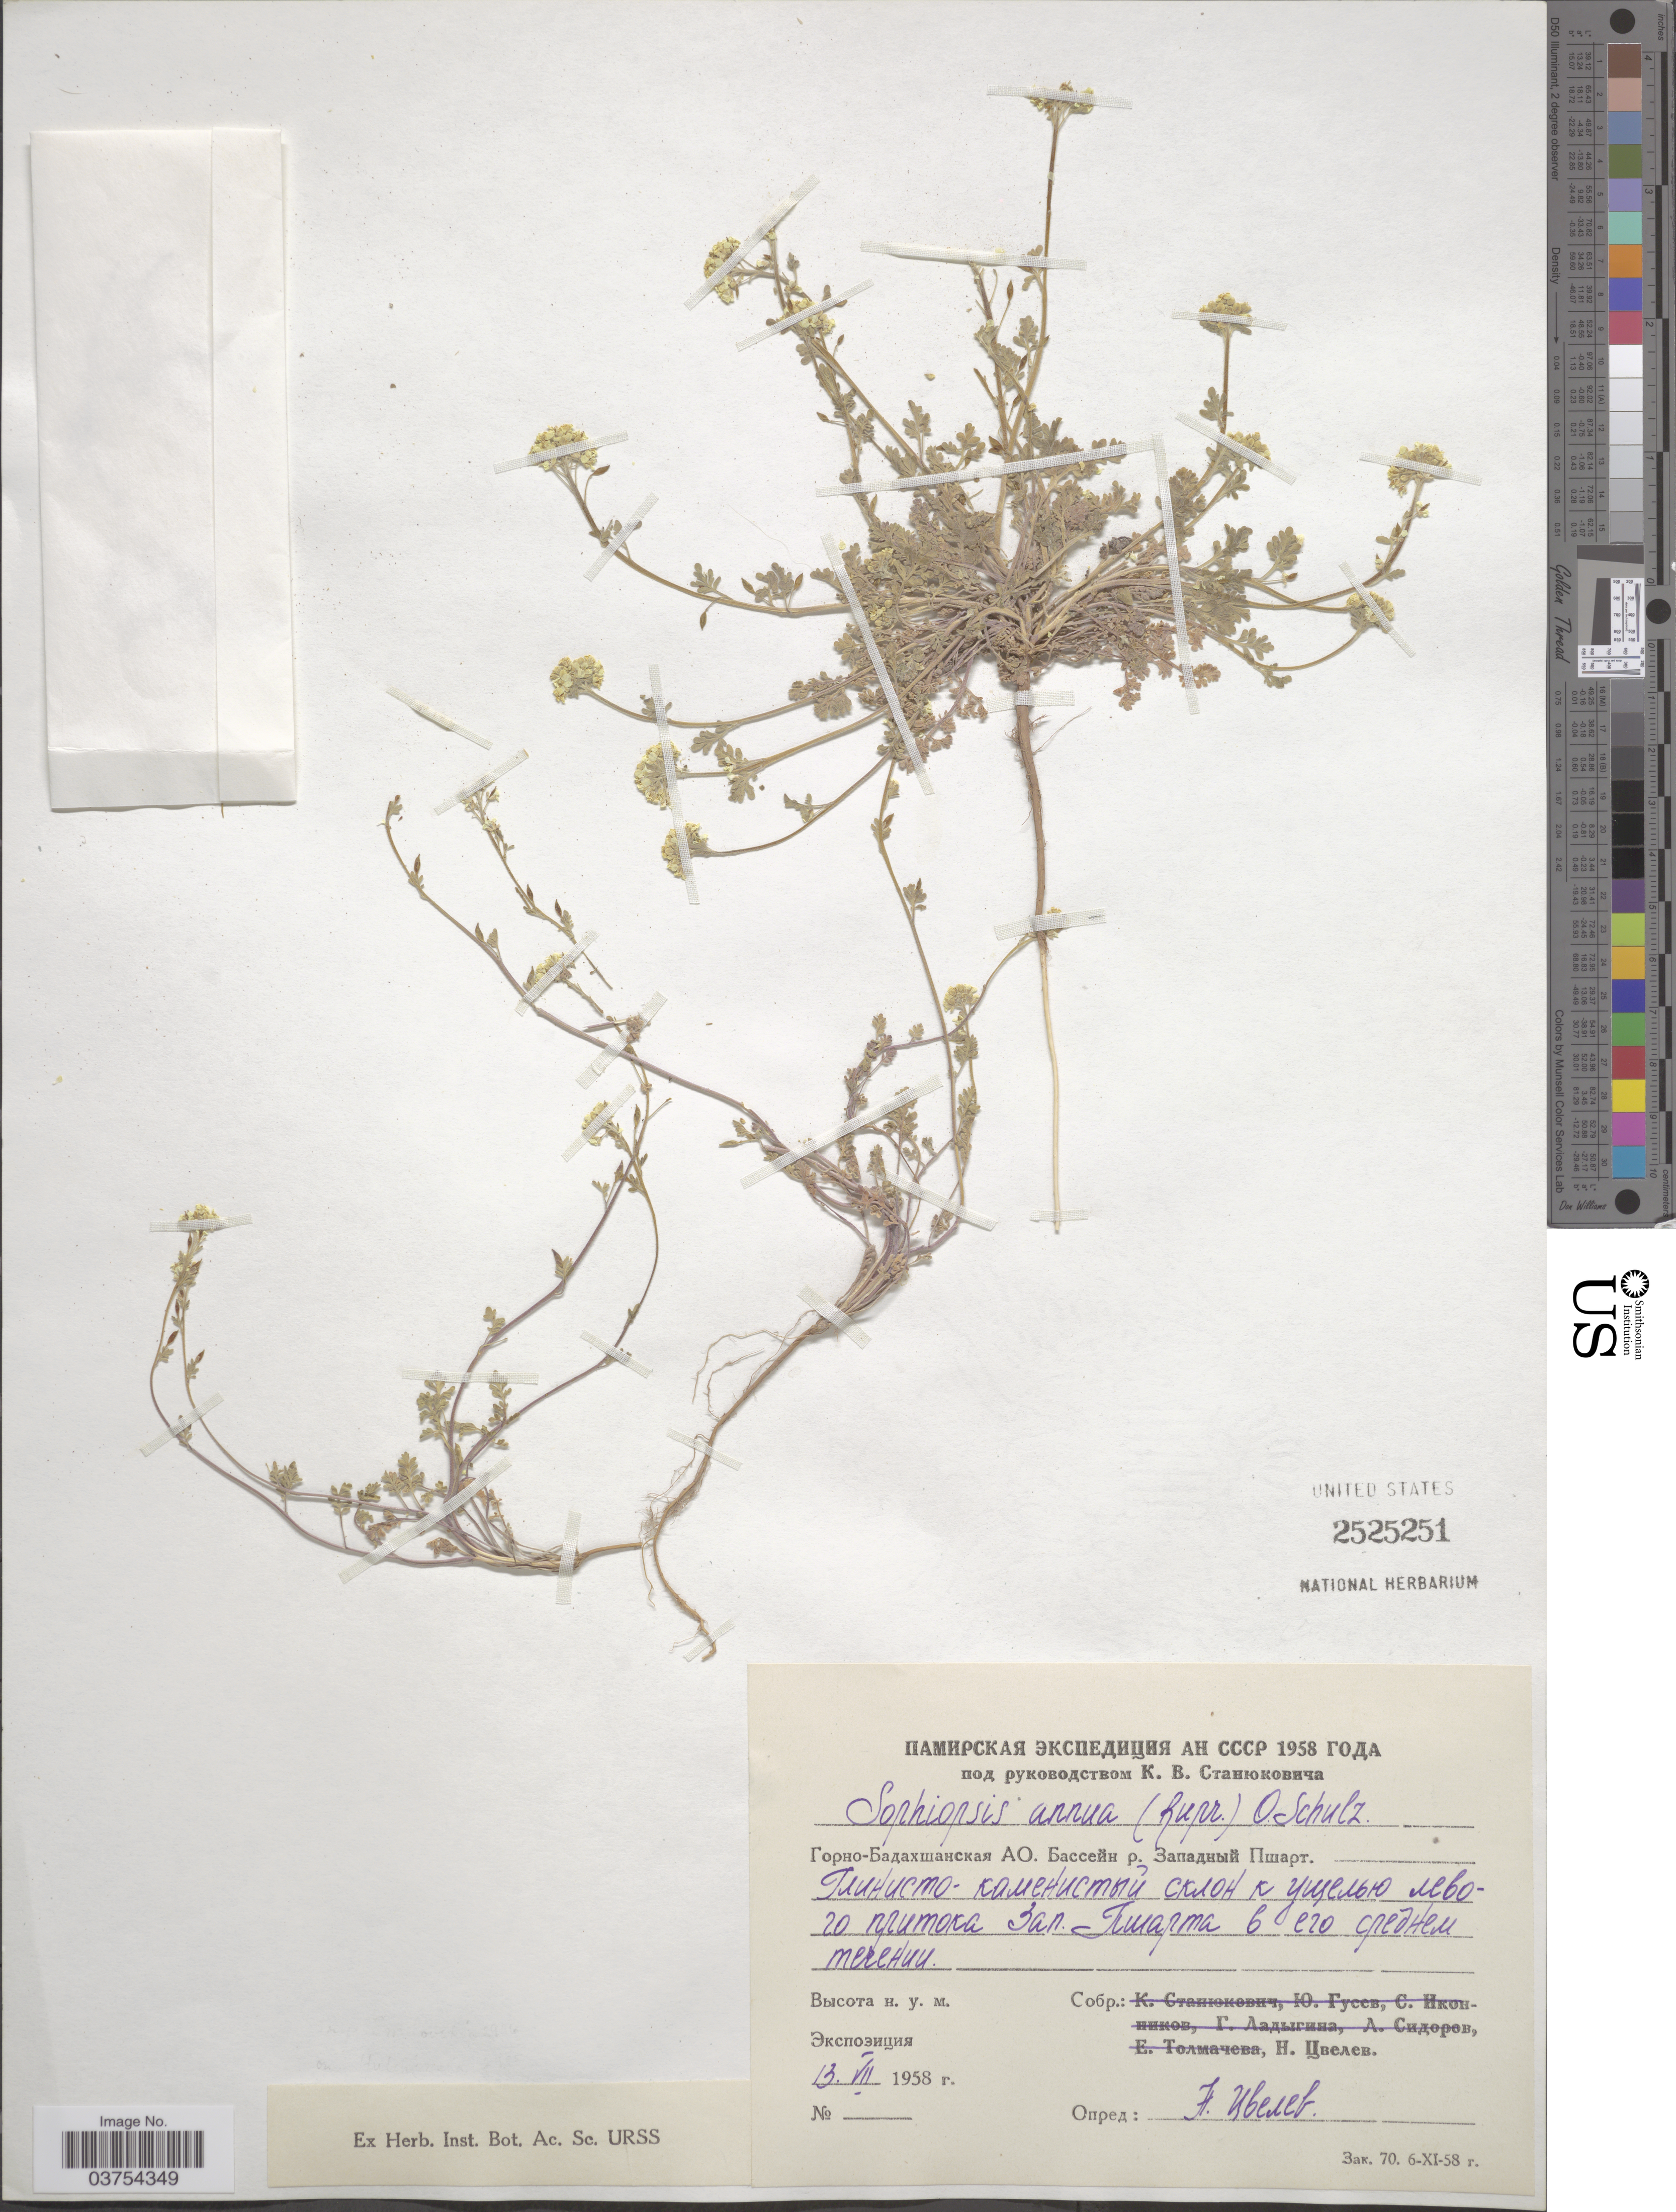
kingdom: Plantae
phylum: Tracheophyta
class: Magnoliopsida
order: Brassicales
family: Brassicaceae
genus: Smelowskia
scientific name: Smelowskia annua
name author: Rupr.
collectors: N. Tsvelev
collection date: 1958-07-13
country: Tajikistan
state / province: Gorno-Badakhstan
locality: Basin of River Psharti Gharbi.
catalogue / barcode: US 2525251